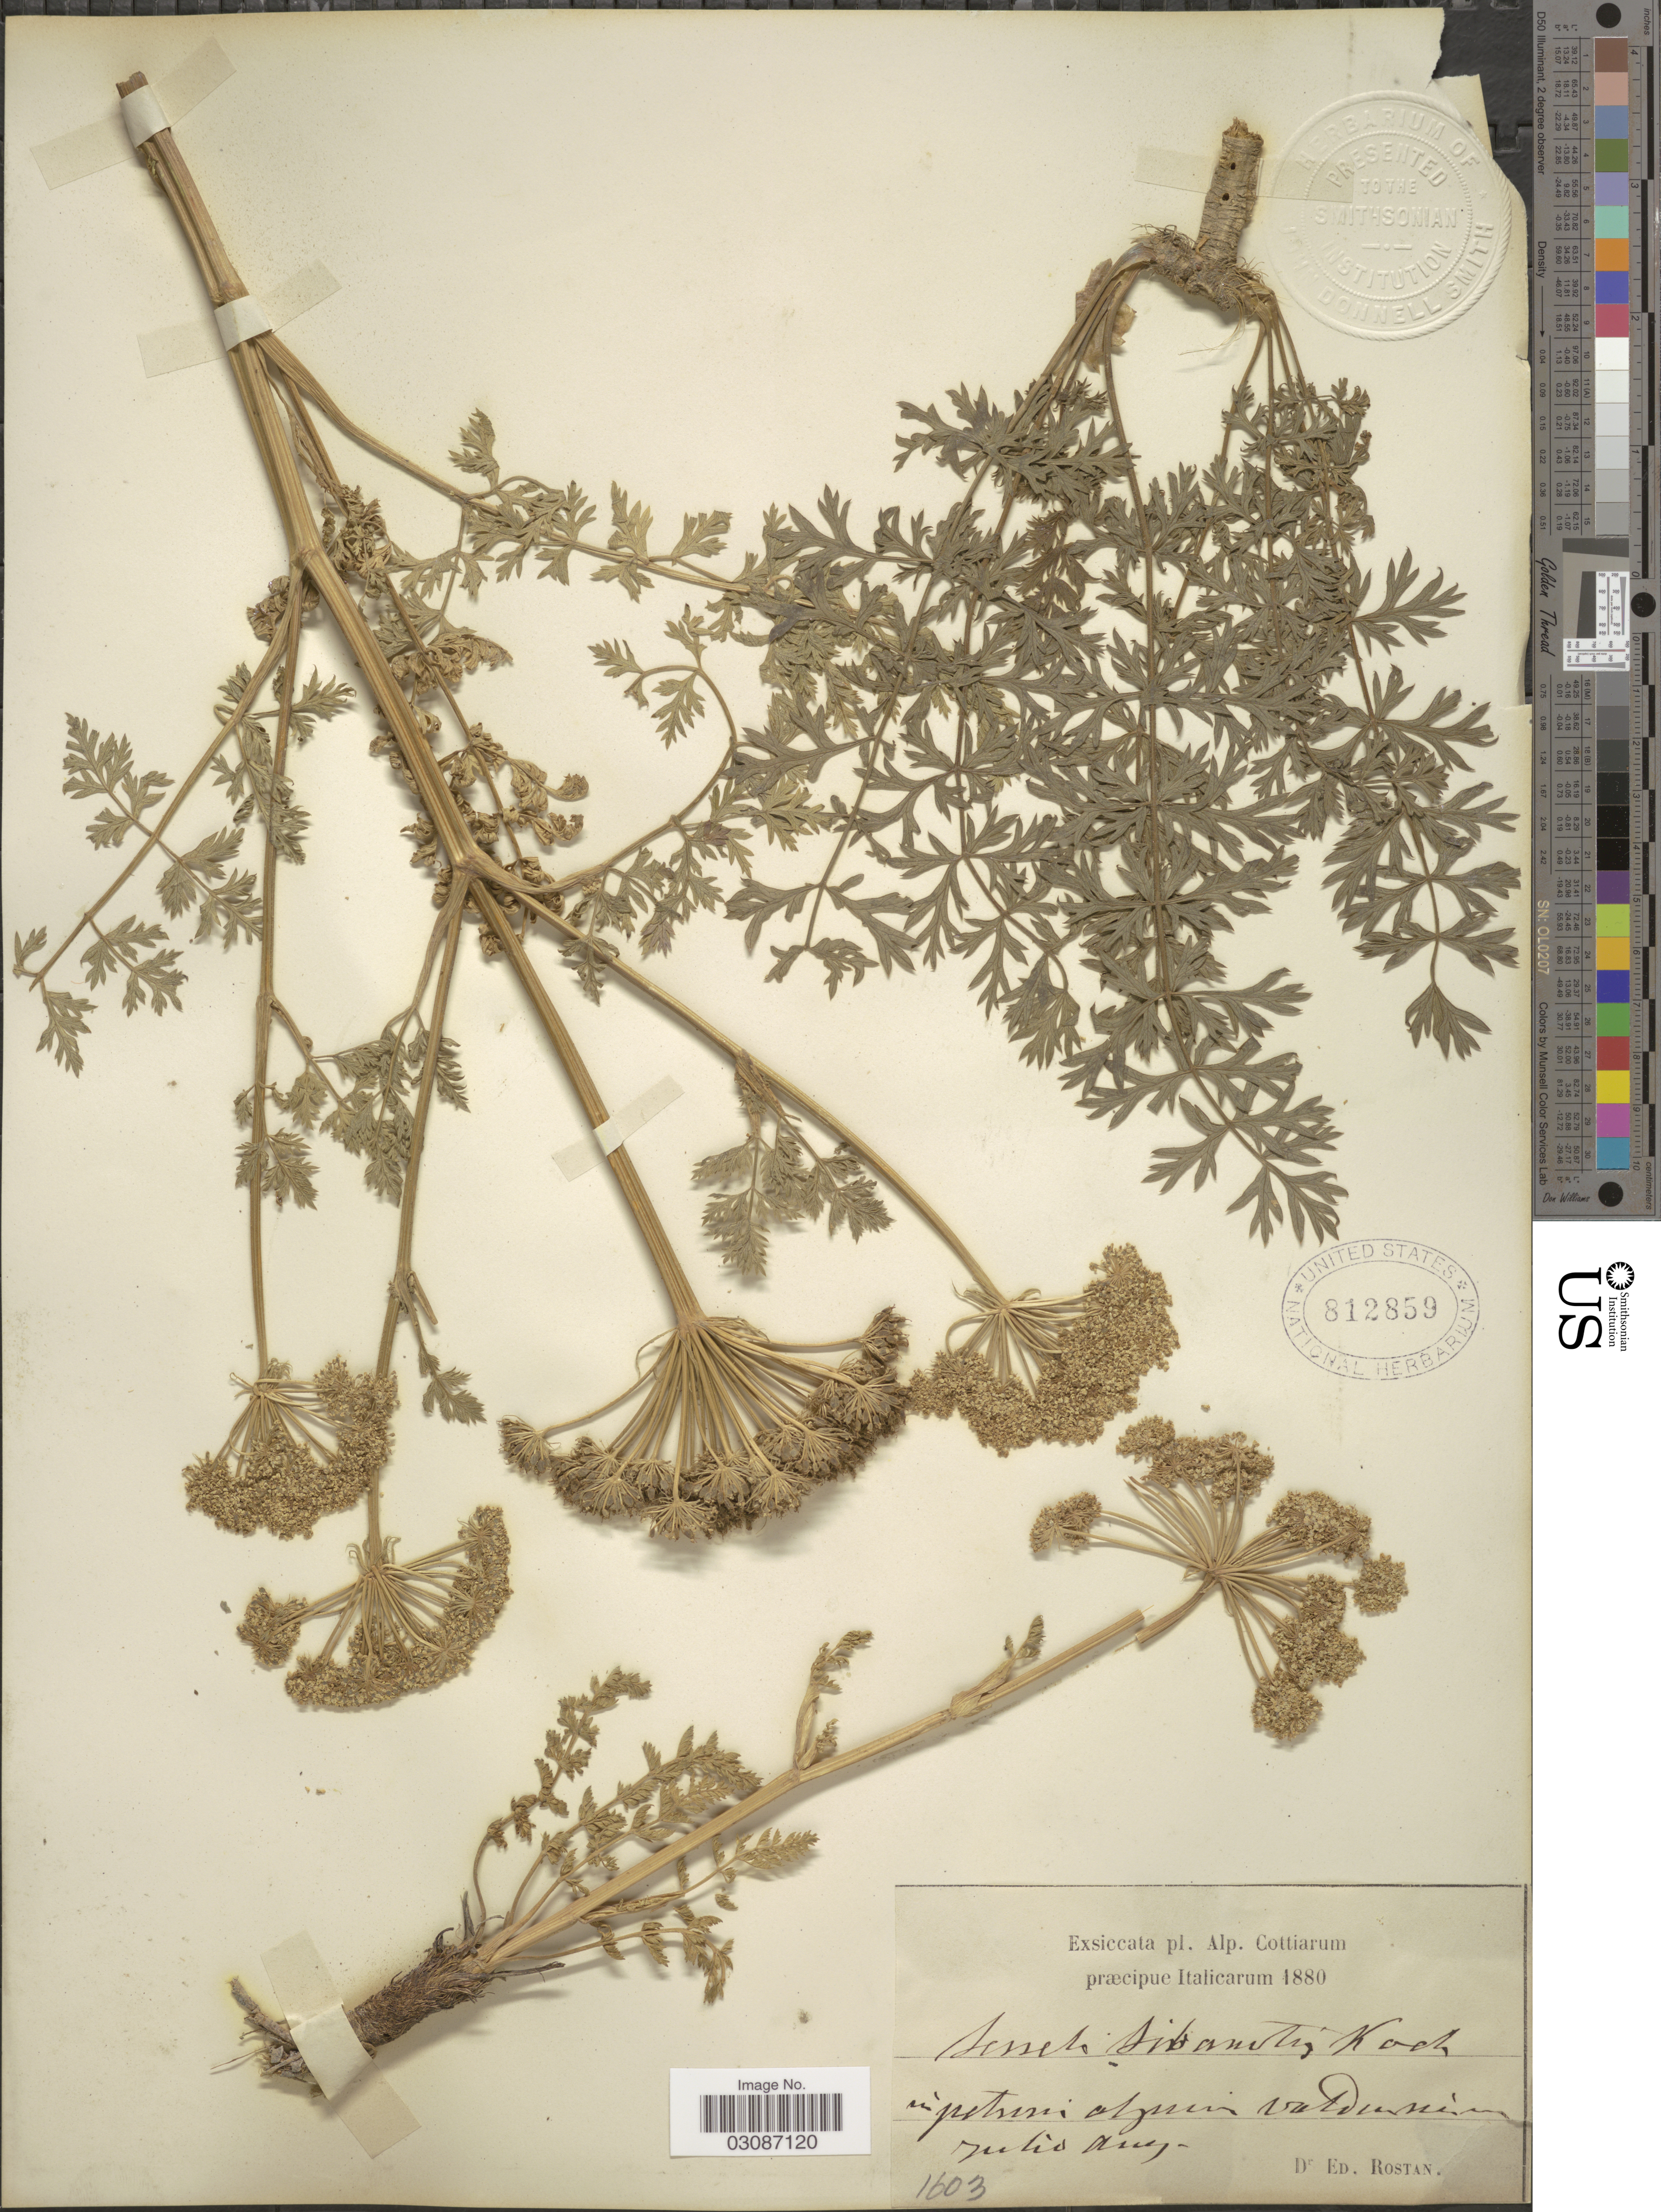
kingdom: Plantae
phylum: Tracheophyta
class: Magnoliopsida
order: Apiales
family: Apiaceae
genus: Seseli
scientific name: Seseli libanotis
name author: Koch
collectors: E. Rostan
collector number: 1603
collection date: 1880-07/1880-08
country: Italy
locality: Alp. Cottiarum præcipue Italicarum. In petrini alpuim valdennium. [interpreted]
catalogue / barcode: US 812859